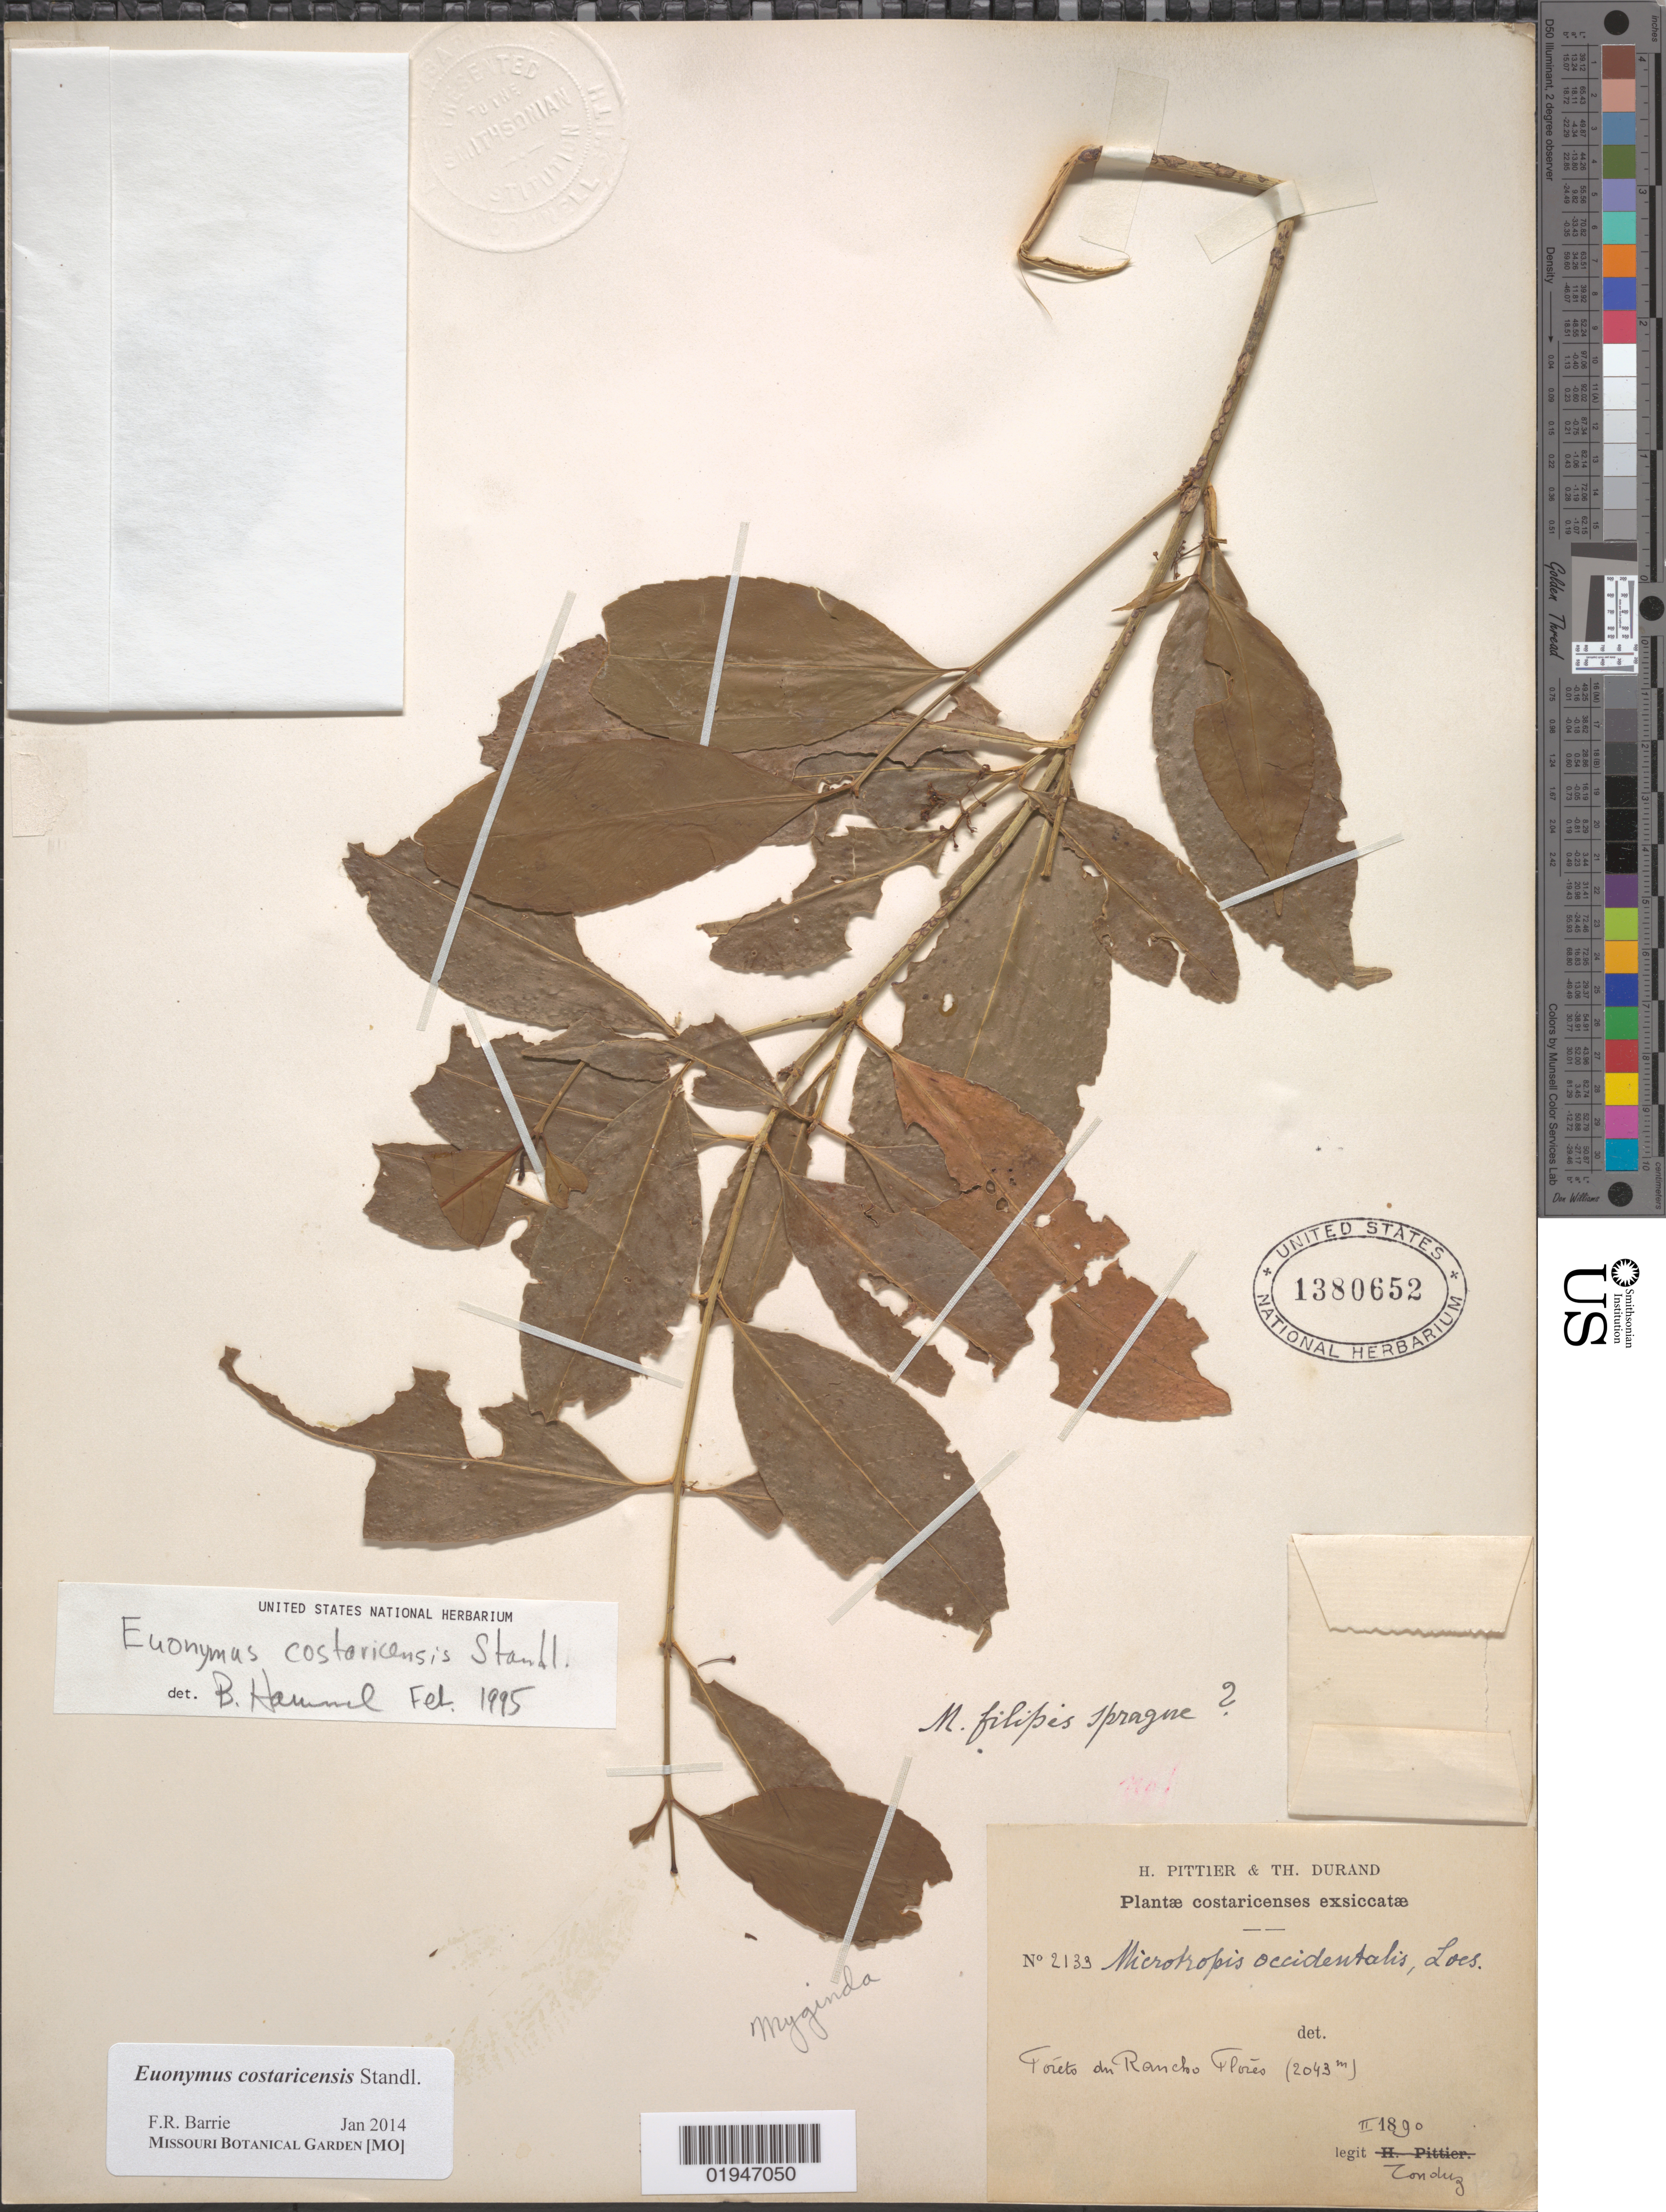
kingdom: Plantae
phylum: Tracheophyta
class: Magnoliopsida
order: Celastrales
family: Celastraceae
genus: Euonymus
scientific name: Euonymus costaricensis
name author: Standl.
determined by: Barrie, F. R.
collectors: A. Tonduz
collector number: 2133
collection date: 1890-02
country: Costa Rica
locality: Rancho Florés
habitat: Forest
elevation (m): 2043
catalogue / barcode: US 1380652